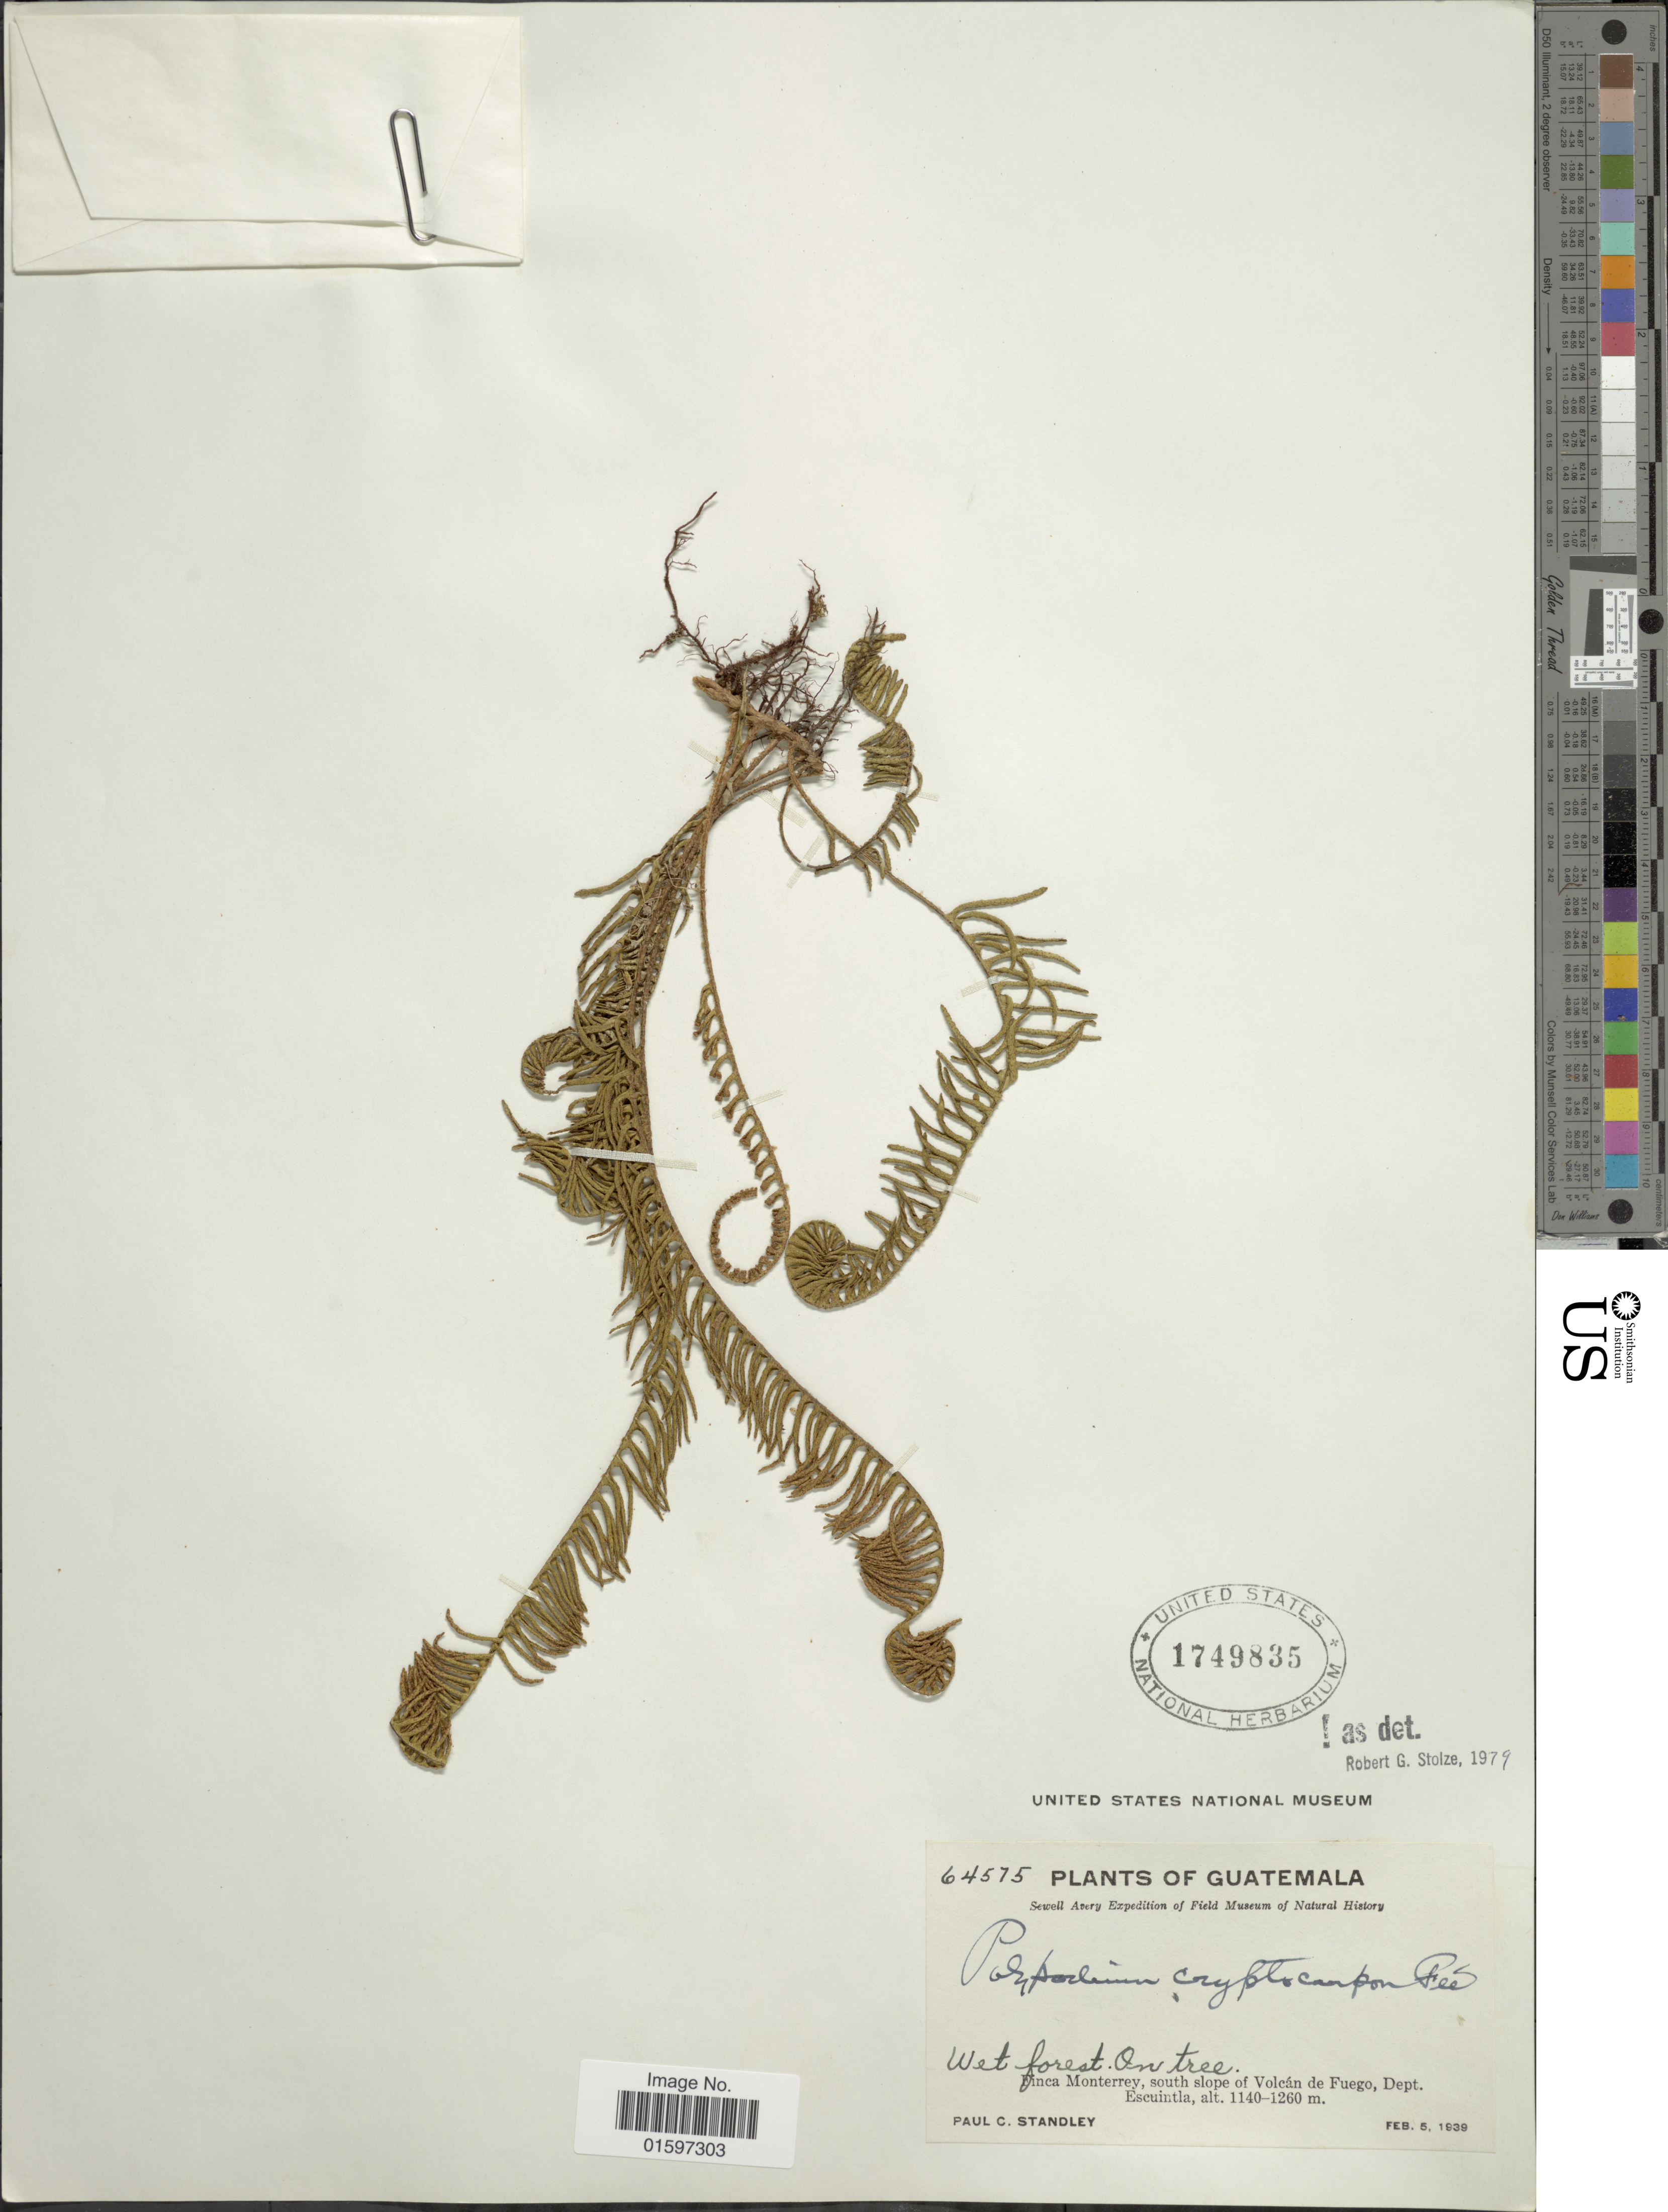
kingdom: Plantae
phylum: Tracheophyta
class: Polypodiopsida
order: Polypodiales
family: Polypodiaceae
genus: Pleopeltis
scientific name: Pleopeltis cryptocarpa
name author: (Fée) A.R. Sm. & Tejero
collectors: P. C. Standley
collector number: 64575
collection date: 1939-02-05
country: Guatemala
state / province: Escuintla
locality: Guatemala, Finca Monterrey, south slope of Volcán de Fuego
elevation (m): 1140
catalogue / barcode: US 1749835